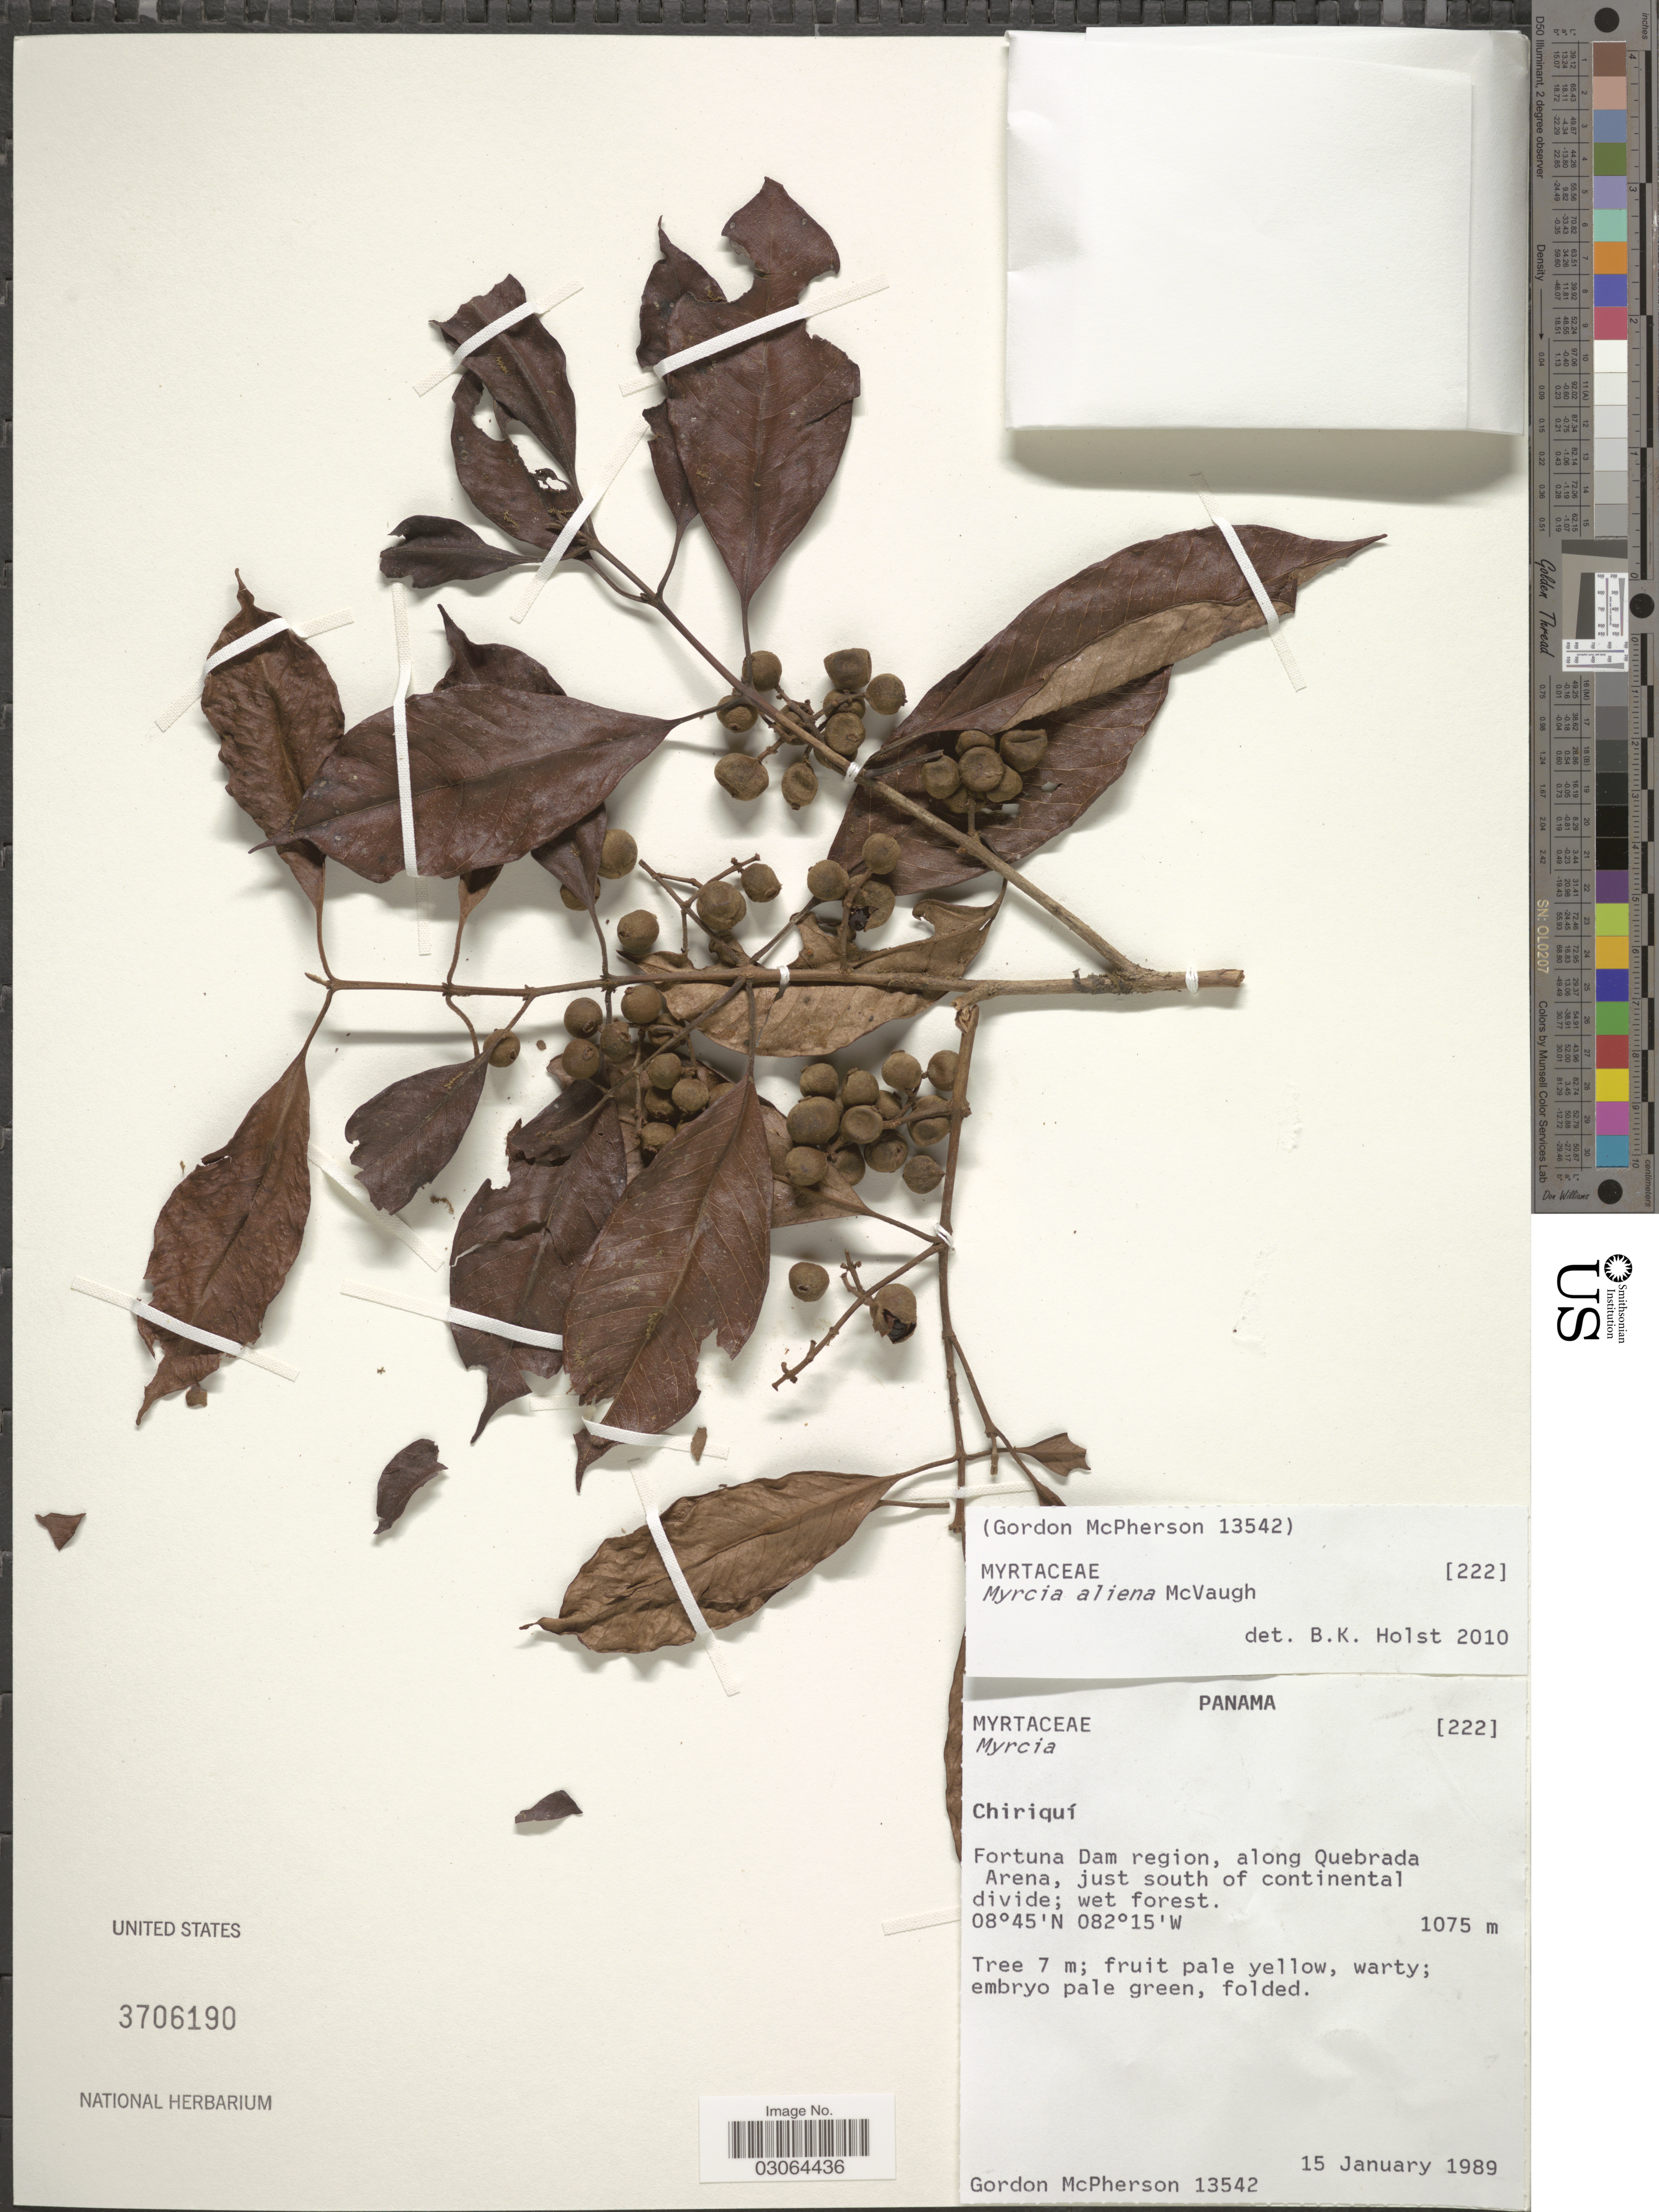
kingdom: Plantae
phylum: Tracheophyta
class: Magnoliopsida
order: Myrtales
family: Myrtaceae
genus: Myrcia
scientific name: Myrcia aliena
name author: McVaugh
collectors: G. D. McPherson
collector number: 13542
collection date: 1989-01-15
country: Panama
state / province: Chiriqui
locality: Fortuna Dam region, along Quebrada Arena, just south of continental divide.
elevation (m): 1075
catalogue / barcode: US 3706190